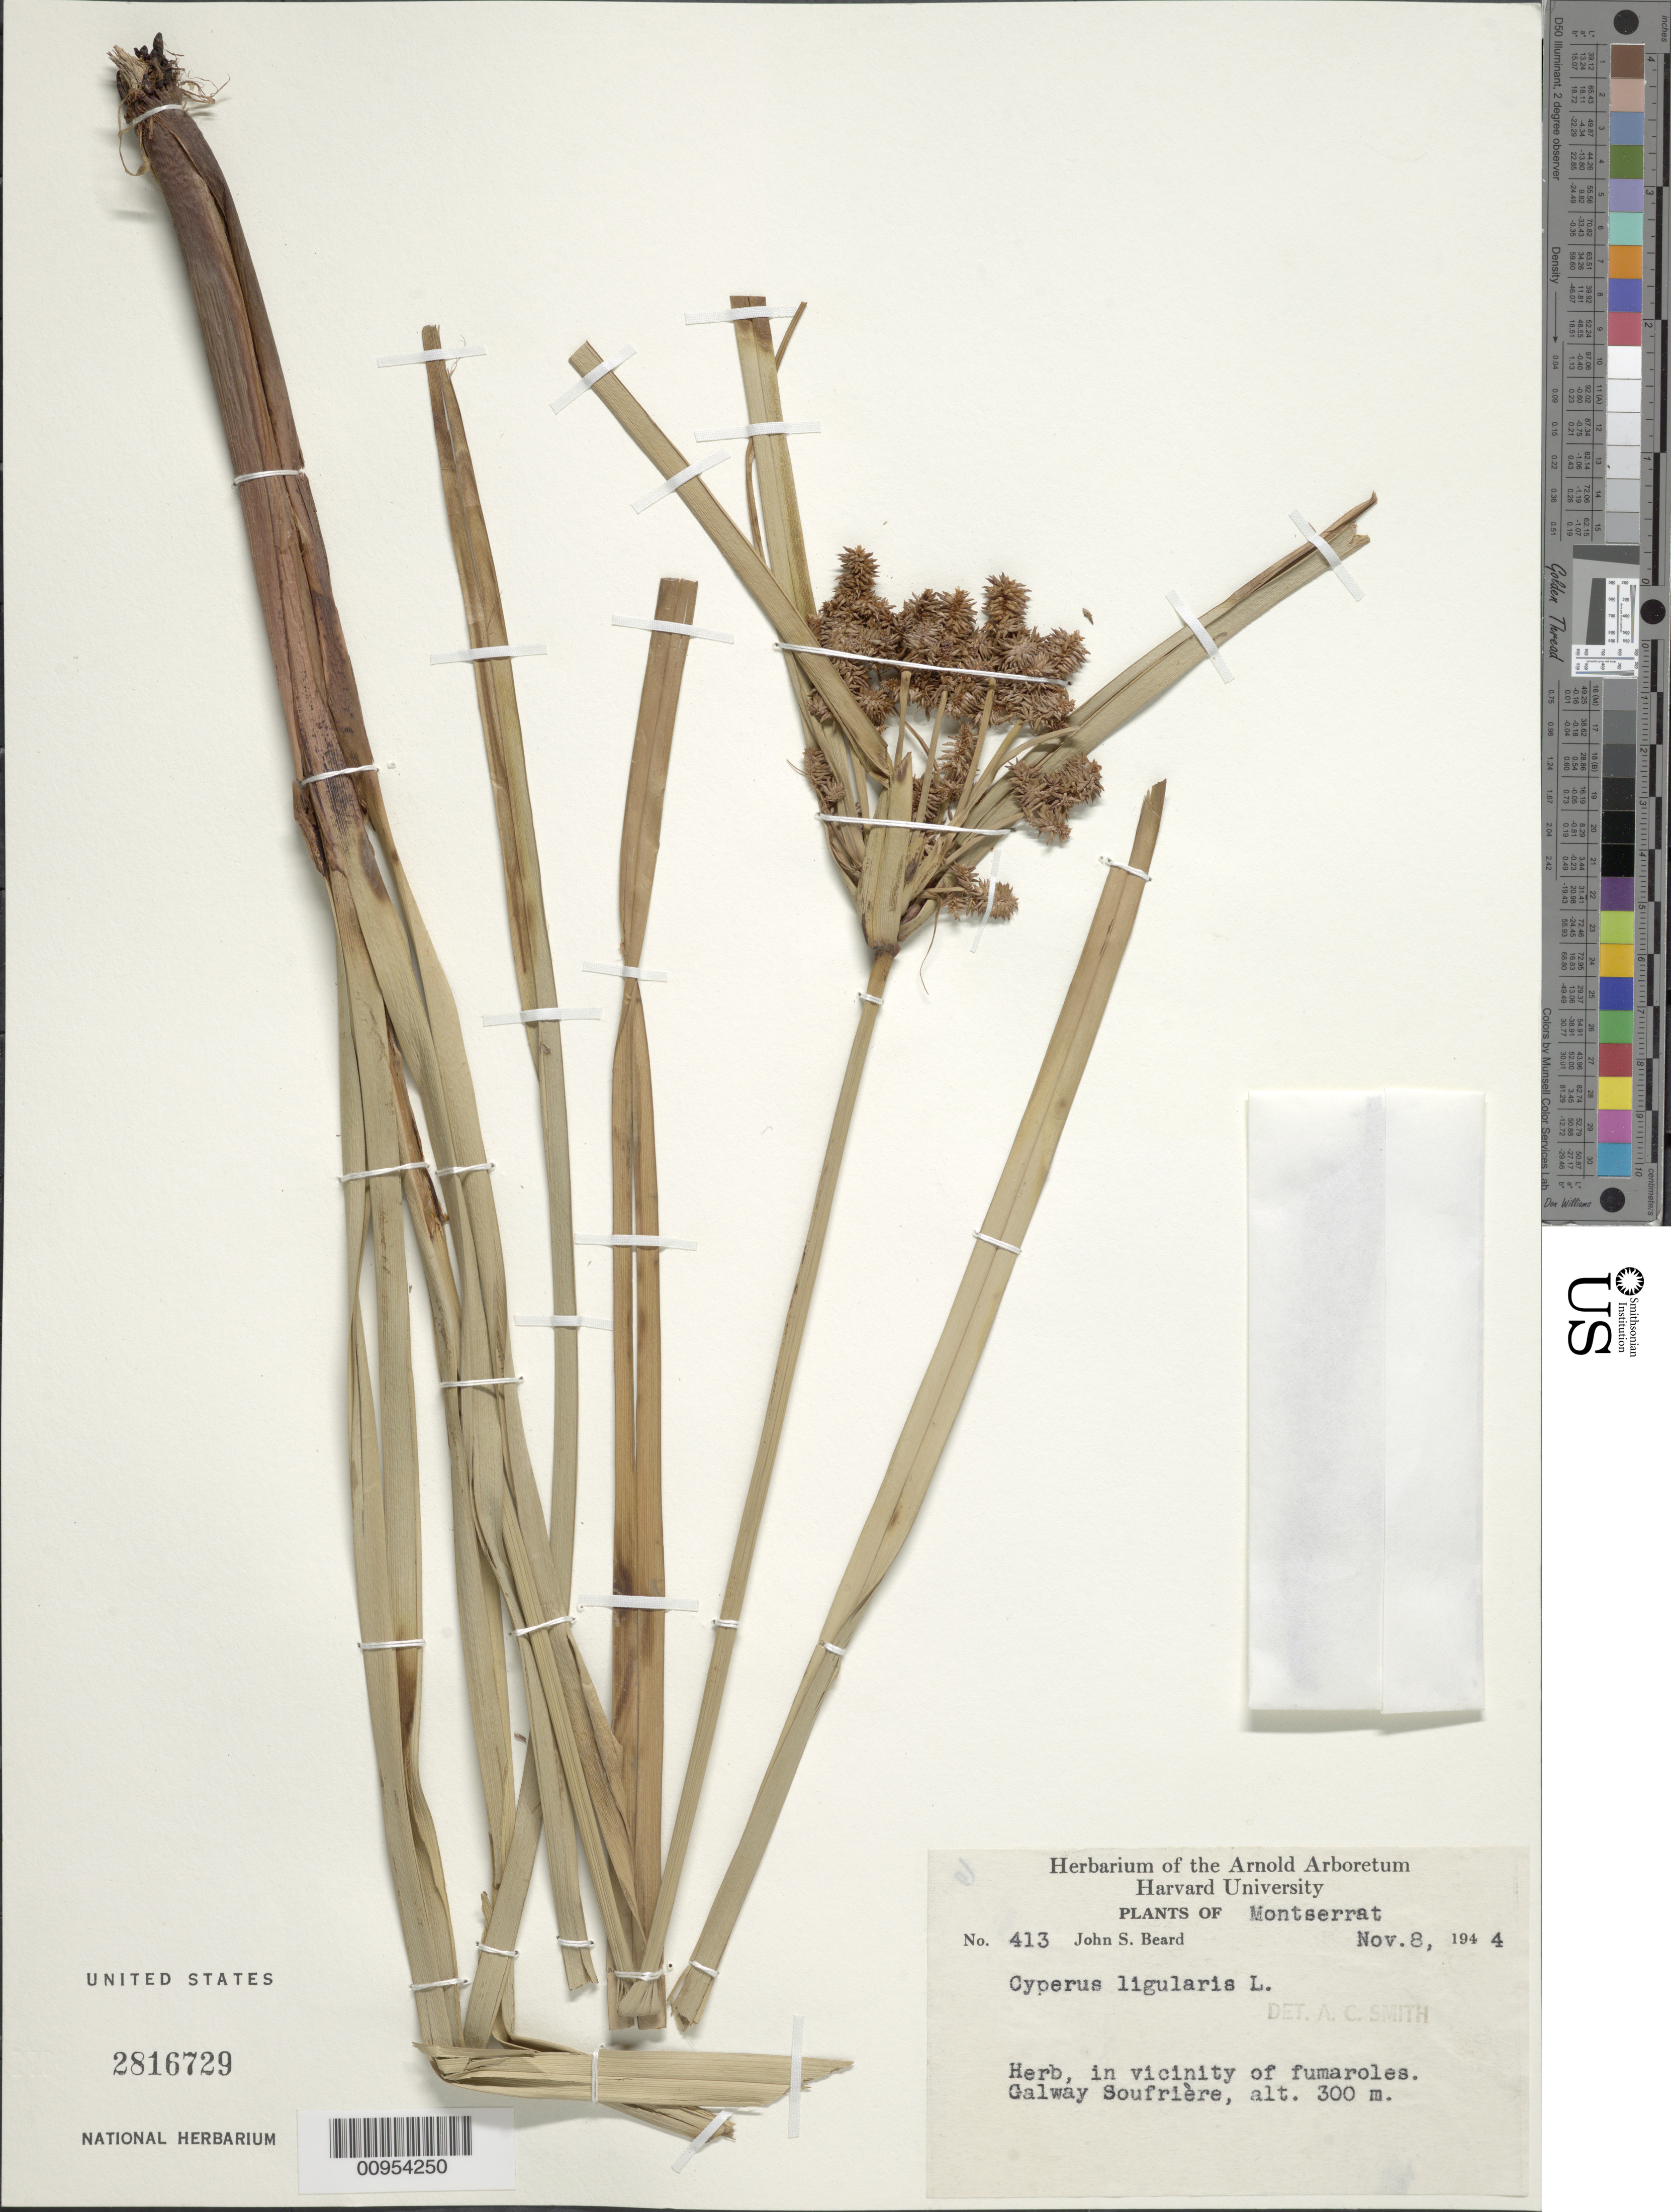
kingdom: Plantae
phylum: Tracheophyta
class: Liliopsida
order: Poales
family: Cyperaceae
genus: Cyperus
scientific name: Cyperus ligularis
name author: L.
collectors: J. Beard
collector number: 413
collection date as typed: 08 Nov 1944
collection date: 1944-11-08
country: Montserrat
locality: Vicinity of fumaroles, Galway Soufrière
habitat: Vicinity of fumaroles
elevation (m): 300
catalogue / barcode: US 2816729